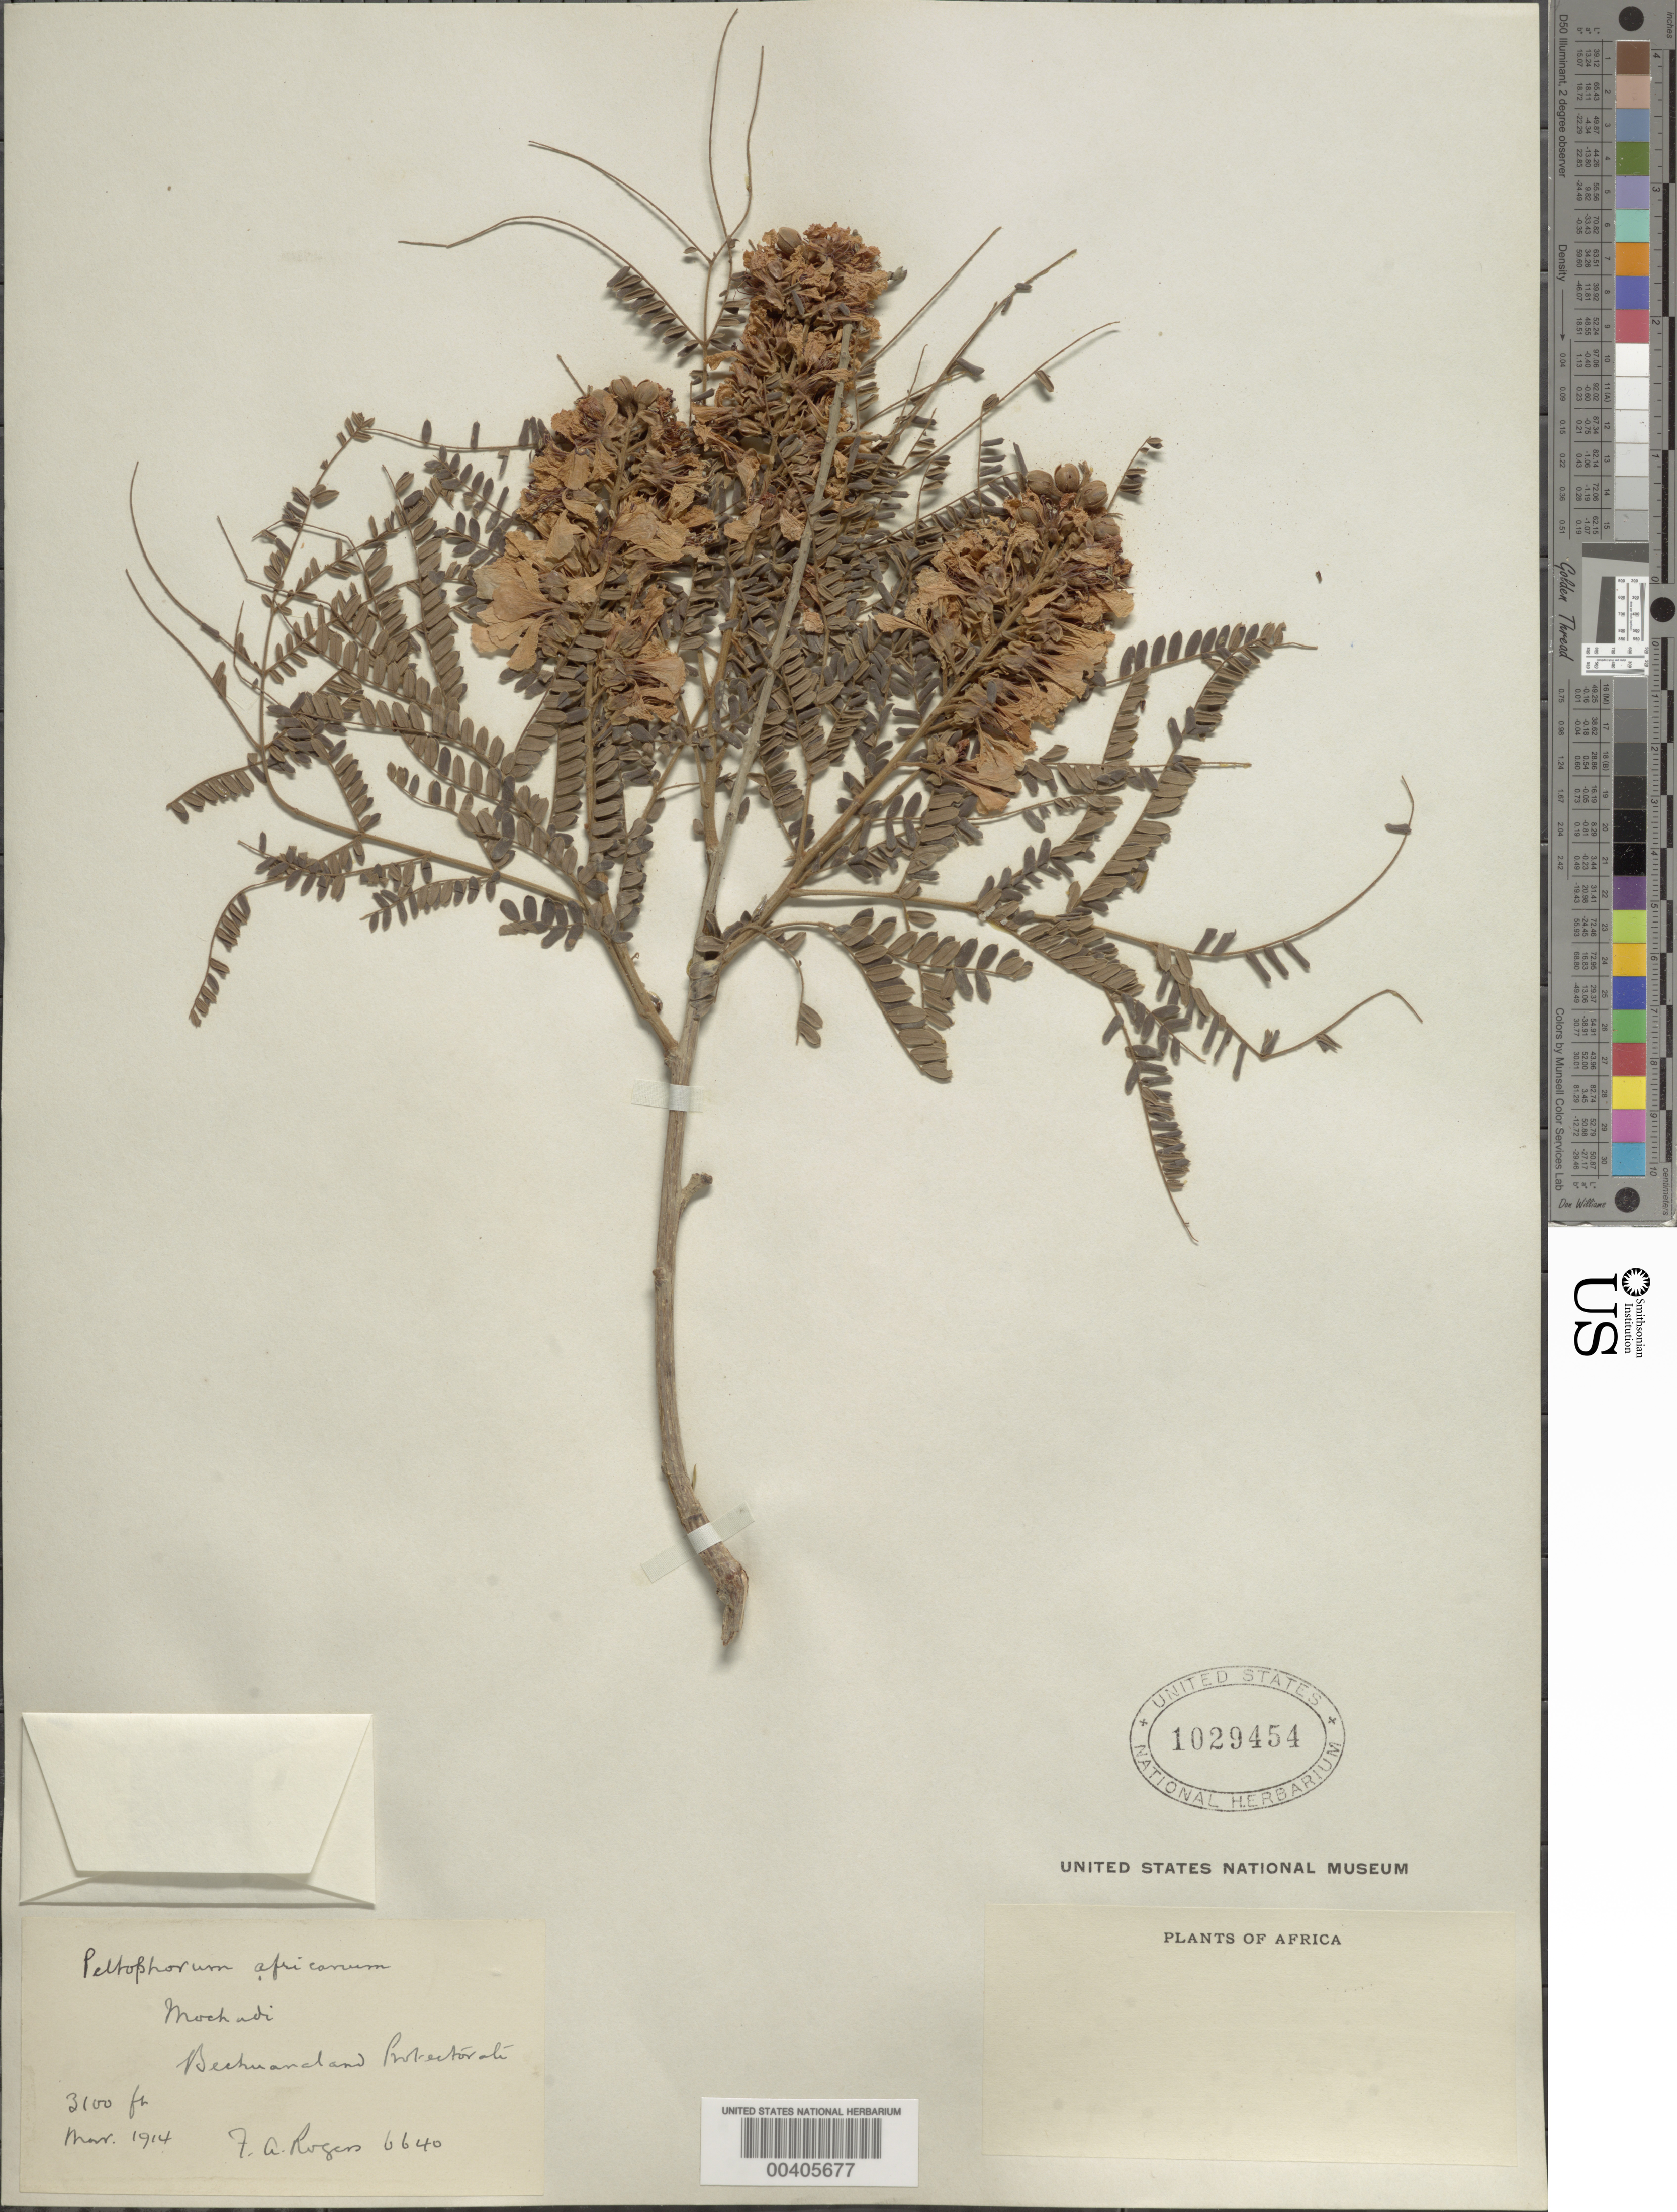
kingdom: Plantae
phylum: Tracheophyta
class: Magnoliopsida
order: Fabales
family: Fabaceae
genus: Peltophorum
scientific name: Peltophorum africanum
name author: Sond.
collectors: F. A. Rogers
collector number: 6640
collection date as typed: Mar 1914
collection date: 1914-03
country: Botswana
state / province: Kgatleng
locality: Mochudi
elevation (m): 945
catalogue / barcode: US 1029454